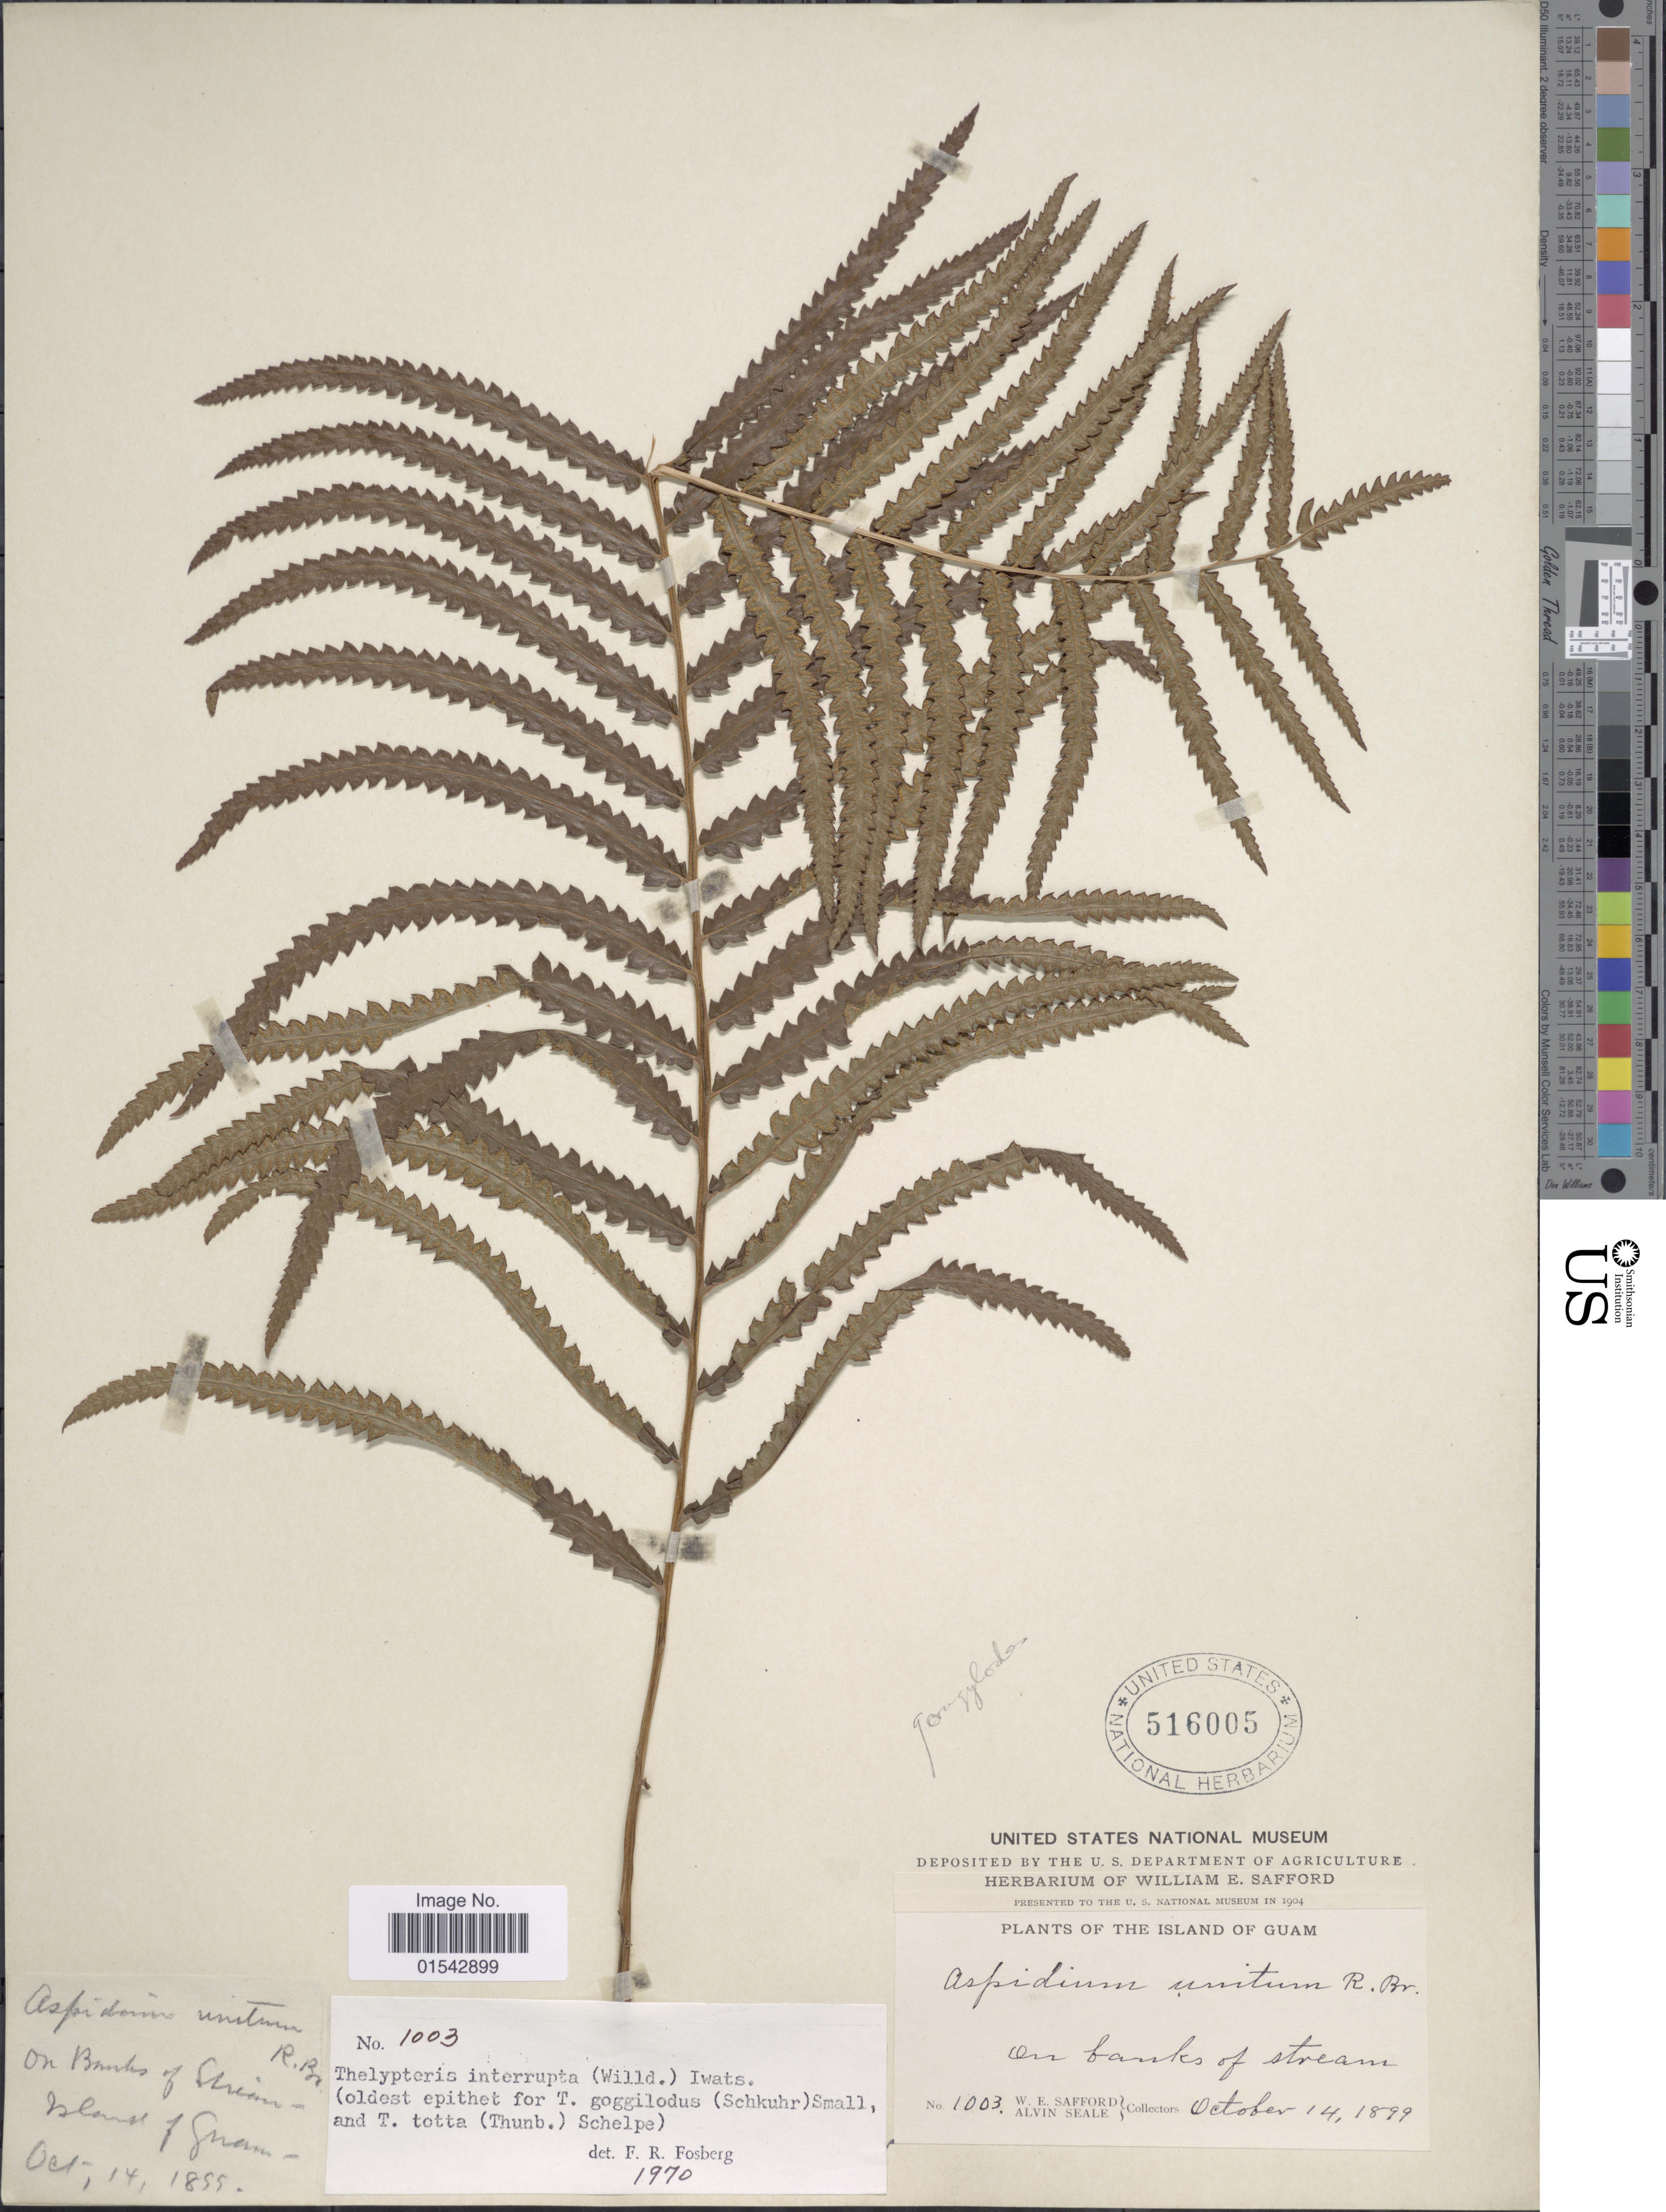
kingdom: Plantae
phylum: Tracheophyta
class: Polypodiopsida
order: Polypodiales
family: Thelypteridaceae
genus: Cyclosorus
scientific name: Cyclosorus interruptus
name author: (Willd.) H. Itô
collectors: W. E. Safford & A. Seale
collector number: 1003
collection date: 1899-10-14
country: Guam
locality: Island of Guam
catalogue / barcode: US 516005